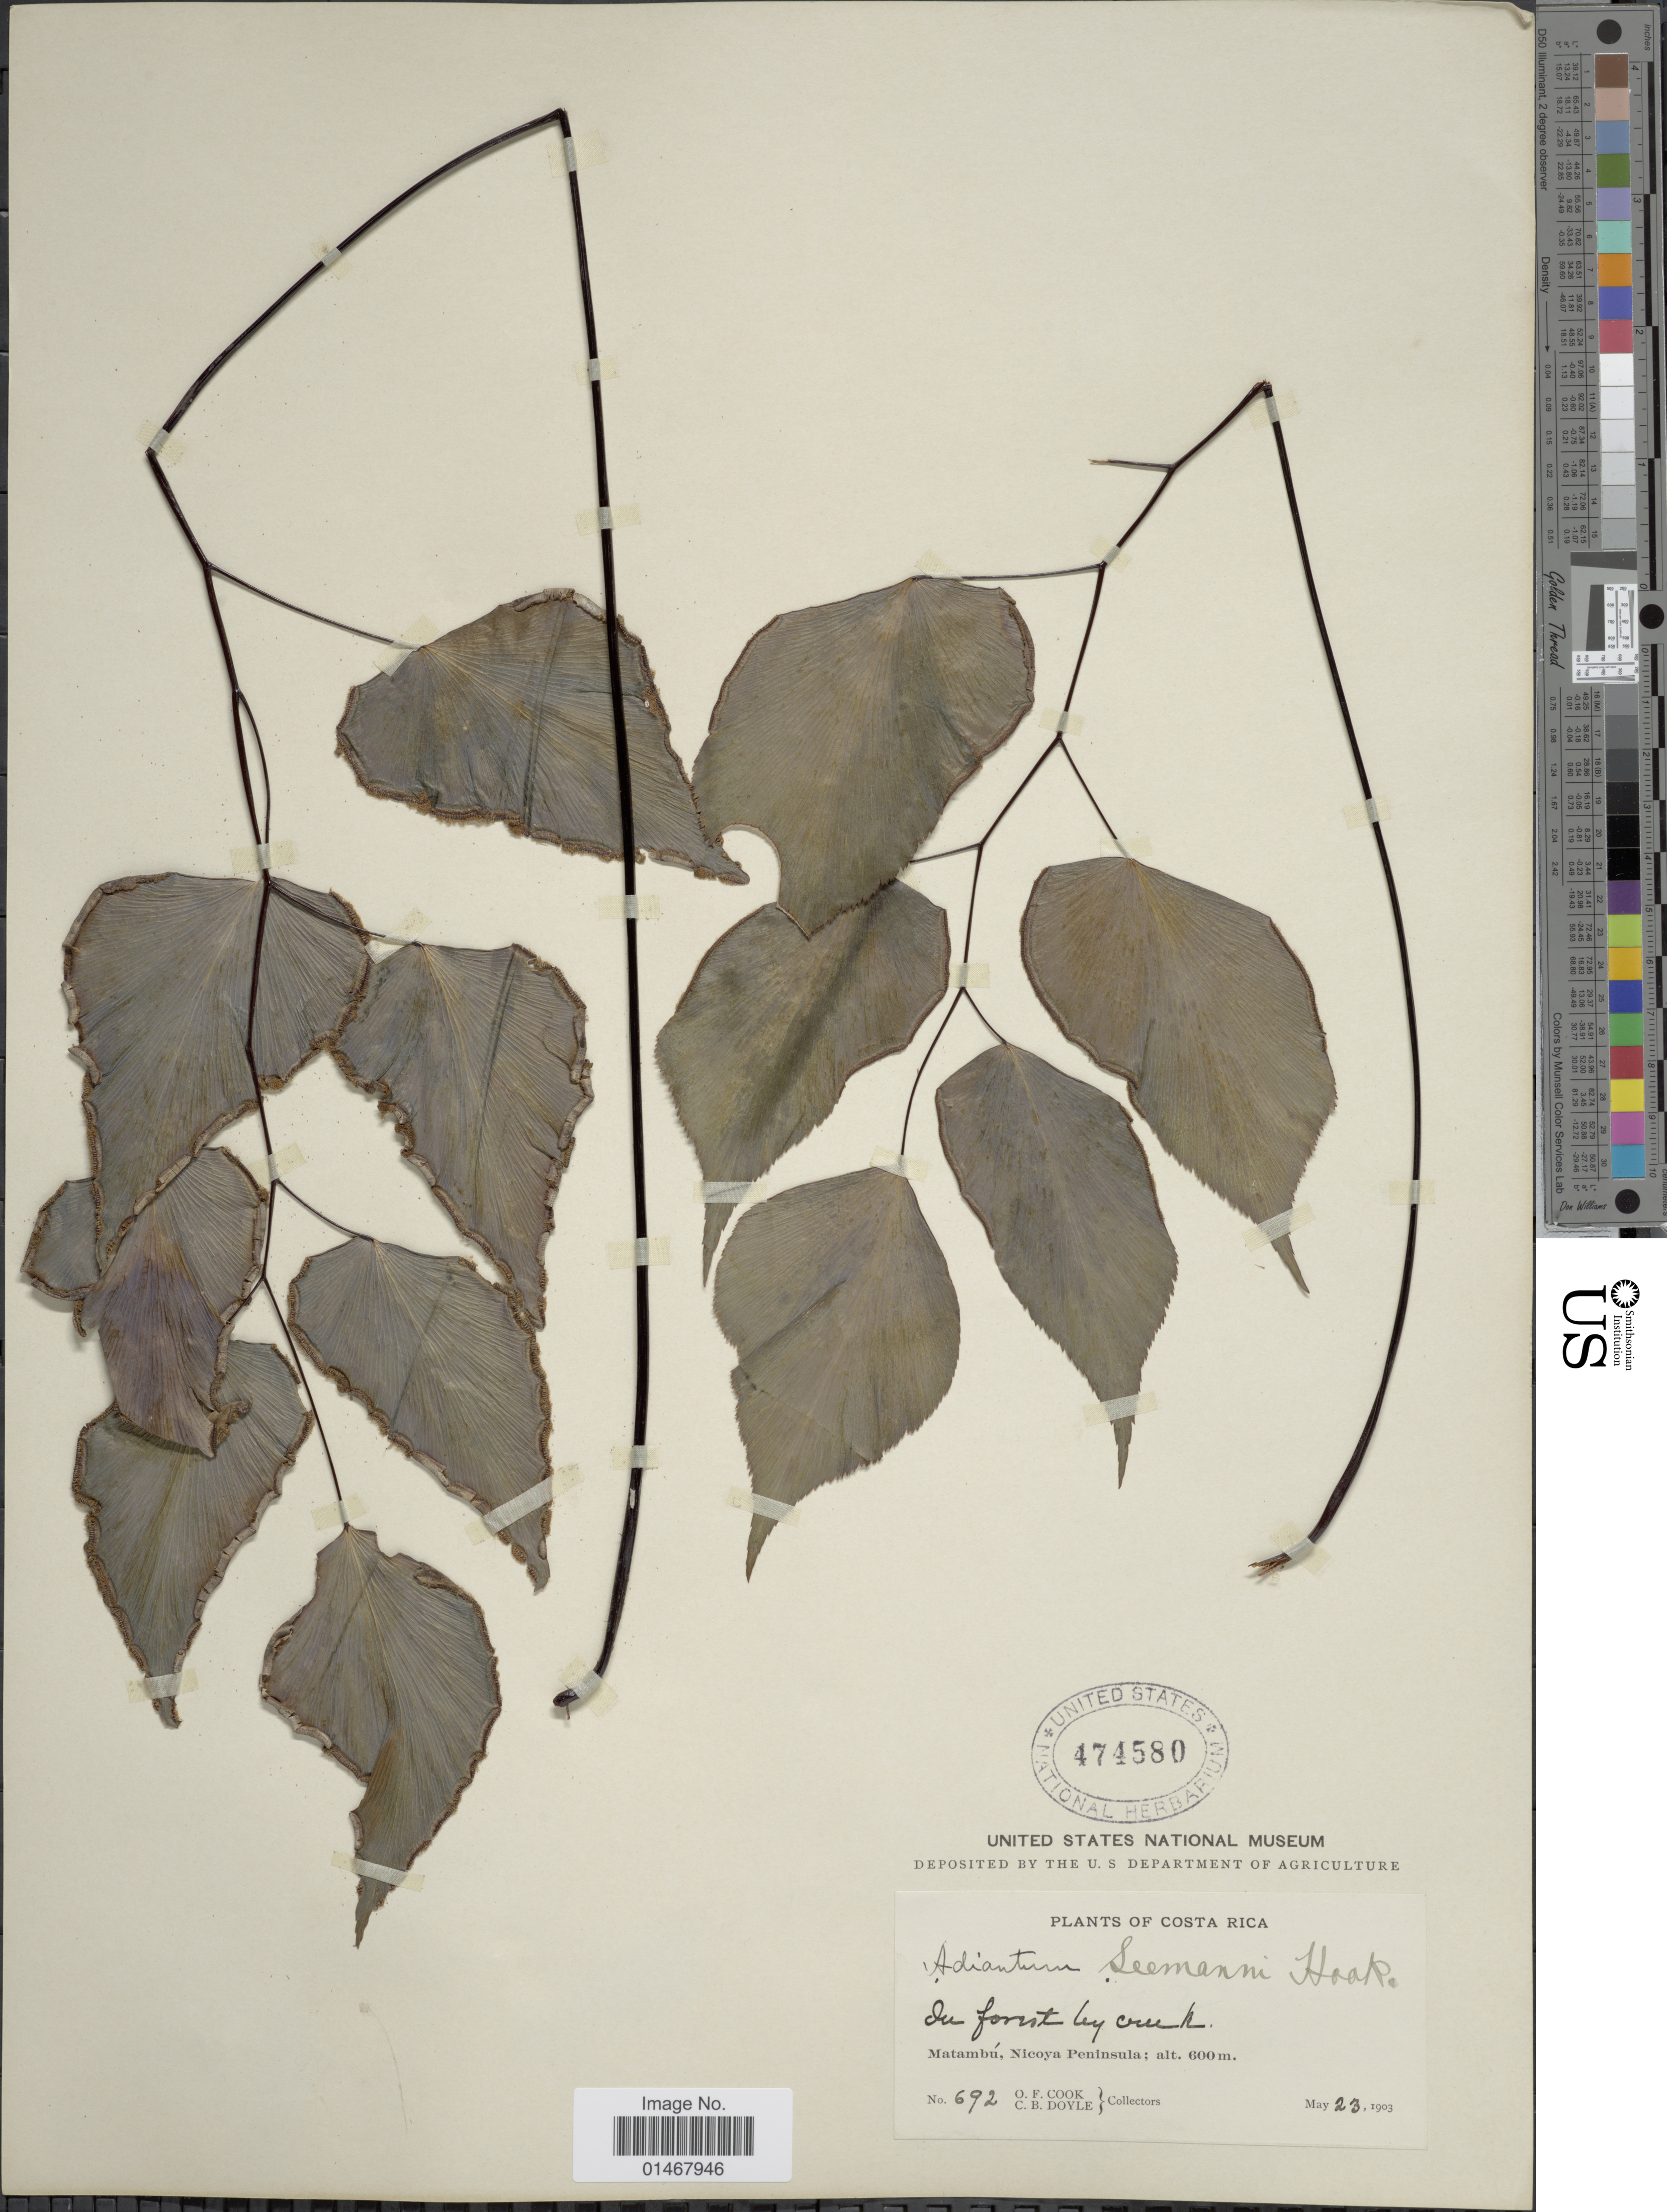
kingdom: Plantae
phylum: Tracheophyta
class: Polypodiopsida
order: Polypodiales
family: Pteridaceae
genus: Adiantum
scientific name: Adiantum seemannii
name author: Hook.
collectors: O. F. Cook & C. Doyle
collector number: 692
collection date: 1903-05-23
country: Costa Rica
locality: Matambú, Nicoya Peninsula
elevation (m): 600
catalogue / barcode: US 474580